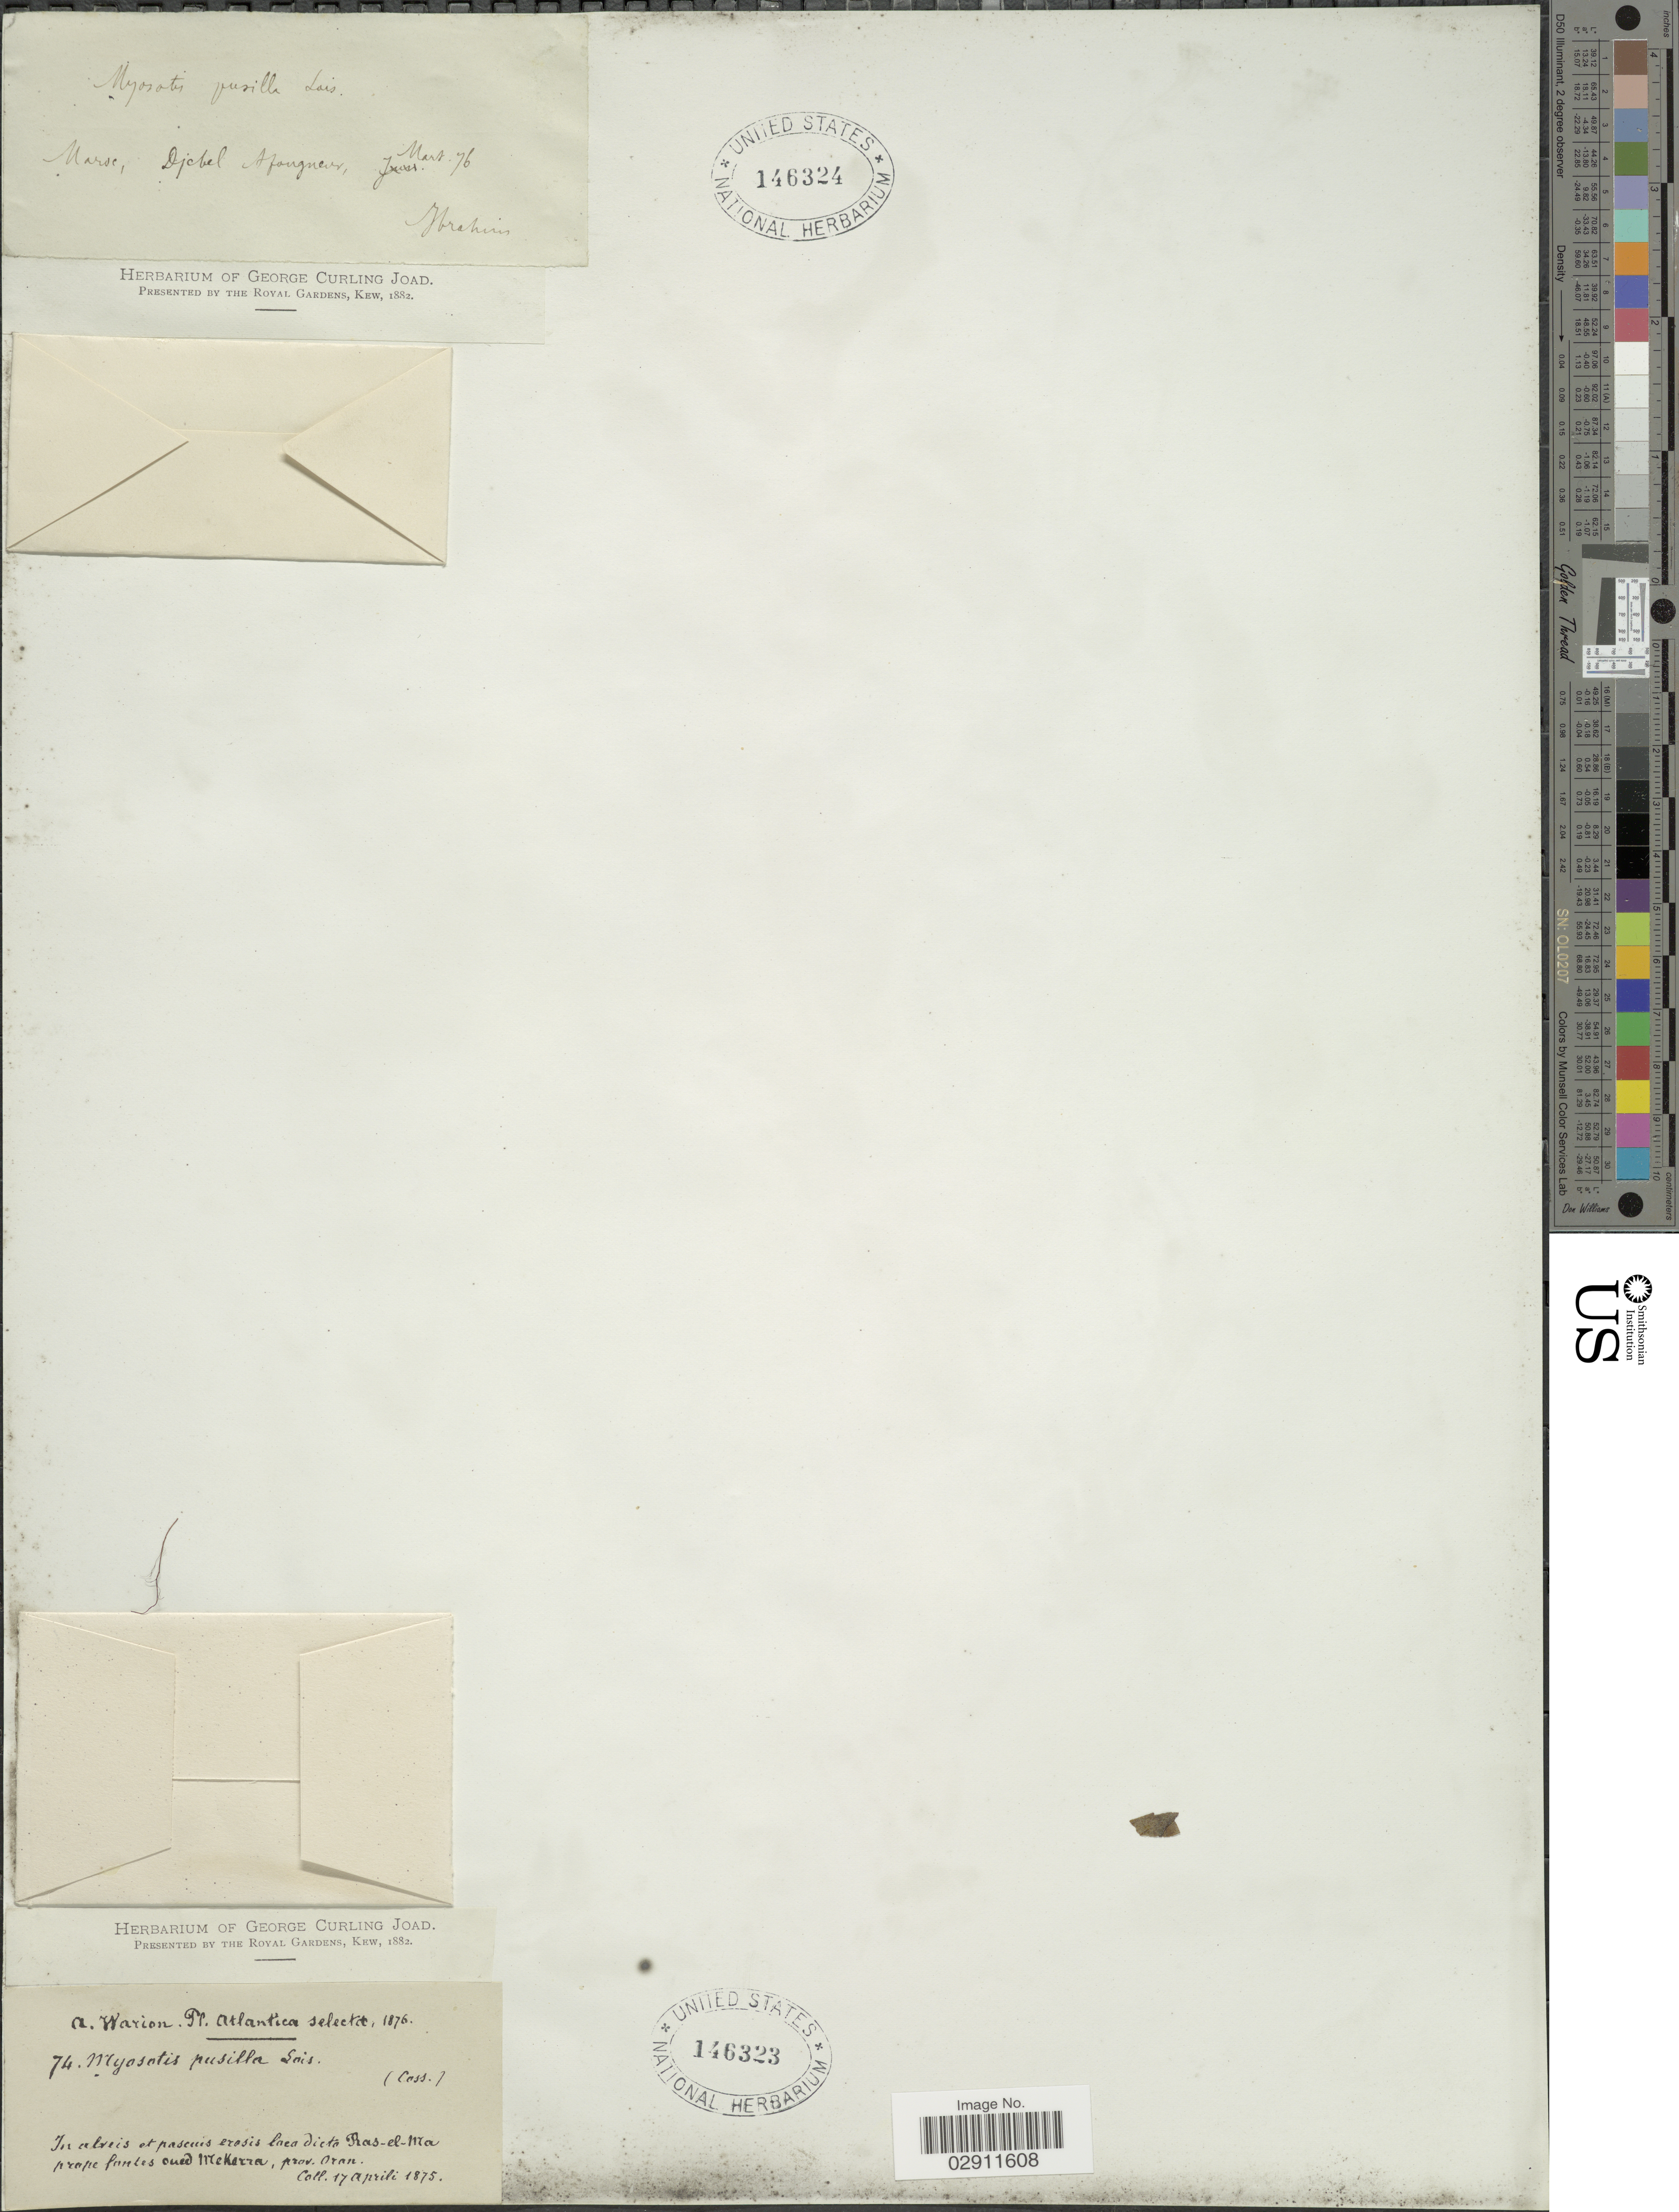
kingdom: Plantae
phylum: Tracheophyta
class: Magnoliopsida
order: Boraginales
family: Boraginaceae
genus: Myosotis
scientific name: Myosotis pusilla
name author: Loisel.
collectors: A. Warion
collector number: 74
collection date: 1875-04-17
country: Algeria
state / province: Oran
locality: Atlantica, In alveis et pascuis erosis loco dicta Ras-el-Ma prope fantes oued Mekerra, prov. Oran.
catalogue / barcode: US 146323